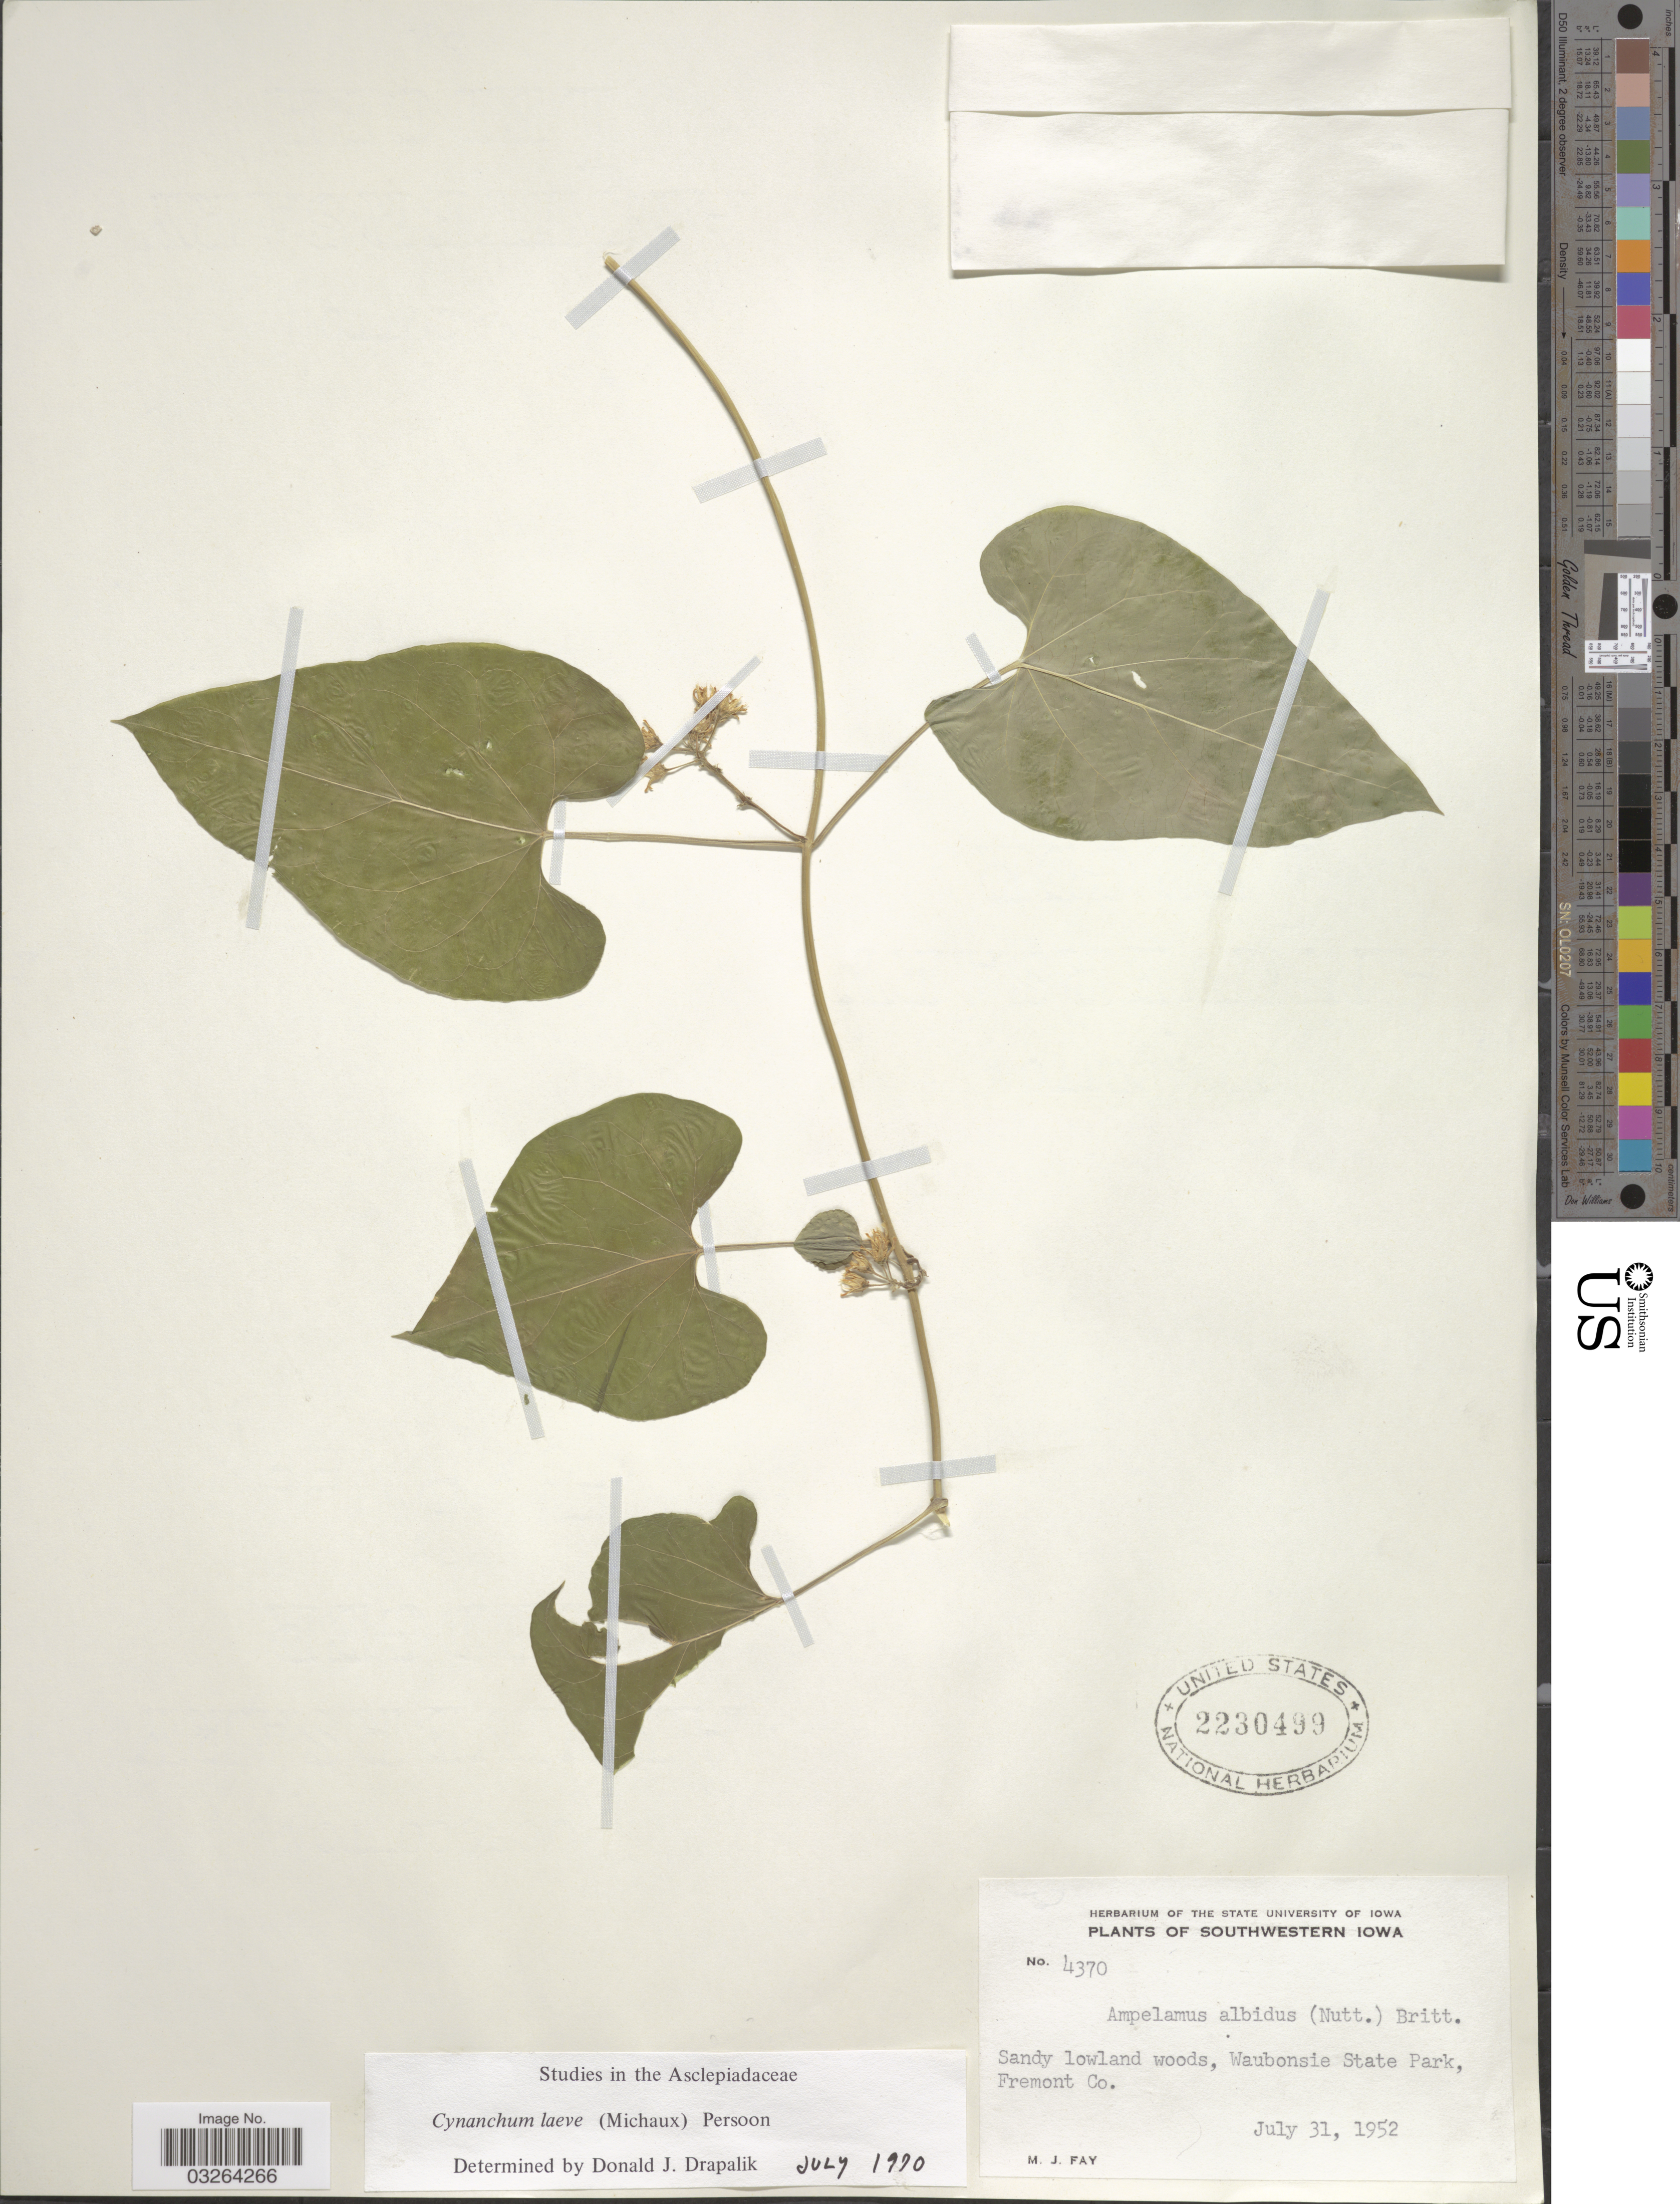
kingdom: Plantae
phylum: Tracheophyta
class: Magnoliopsida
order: Gentianales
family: Apocynaceae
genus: Cynanchum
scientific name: Cynanchum laeve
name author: (Michx.) Pers.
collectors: M. Fay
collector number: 4370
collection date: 1952-07-31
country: United States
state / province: Iowa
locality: Southwestern Iowa. Waubonsie State Park, Fremont Co.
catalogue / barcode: US 2230499